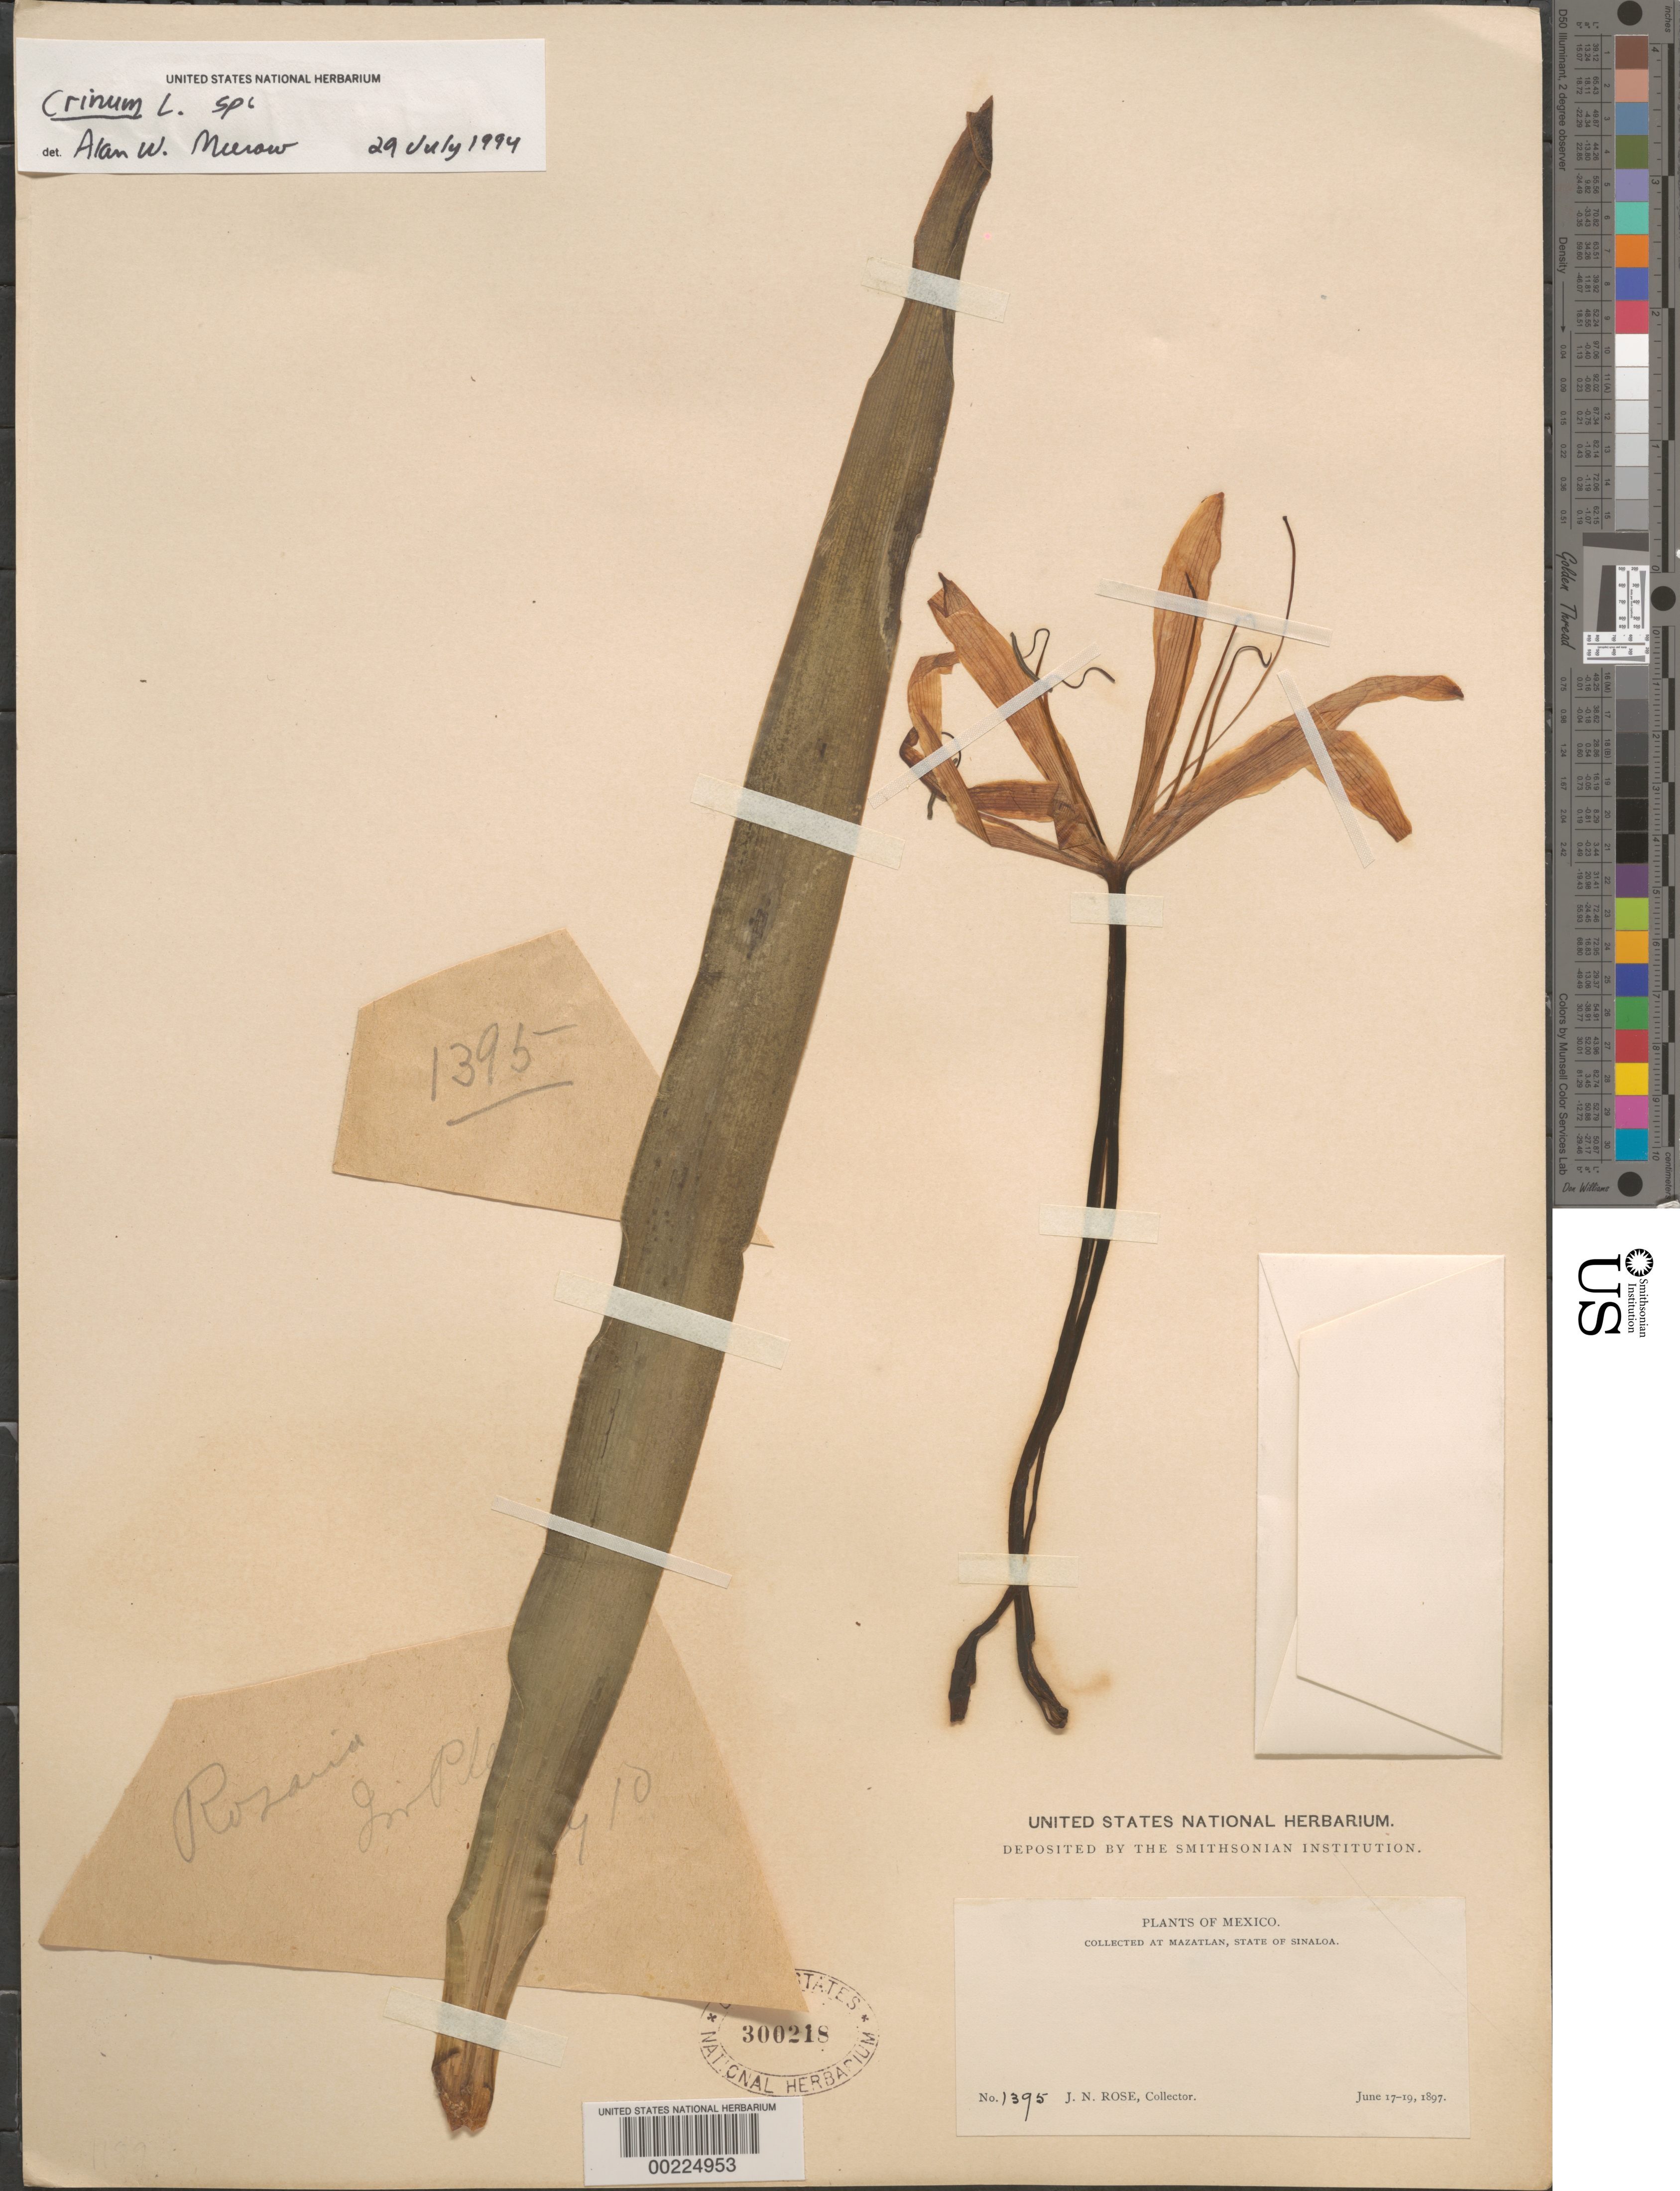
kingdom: Plantae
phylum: Tracheophyta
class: Liliopsida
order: Asparagales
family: Amaryllidaceae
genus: Crinum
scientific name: Crinum sp.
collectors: J. N. Rose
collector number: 1395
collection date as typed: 17 Jun 1897 to 19 Jun 1897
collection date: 1897-06-17/1897-06-19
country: Mexico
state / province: Sinaloa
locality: Mazatlan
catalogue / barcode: US 300218